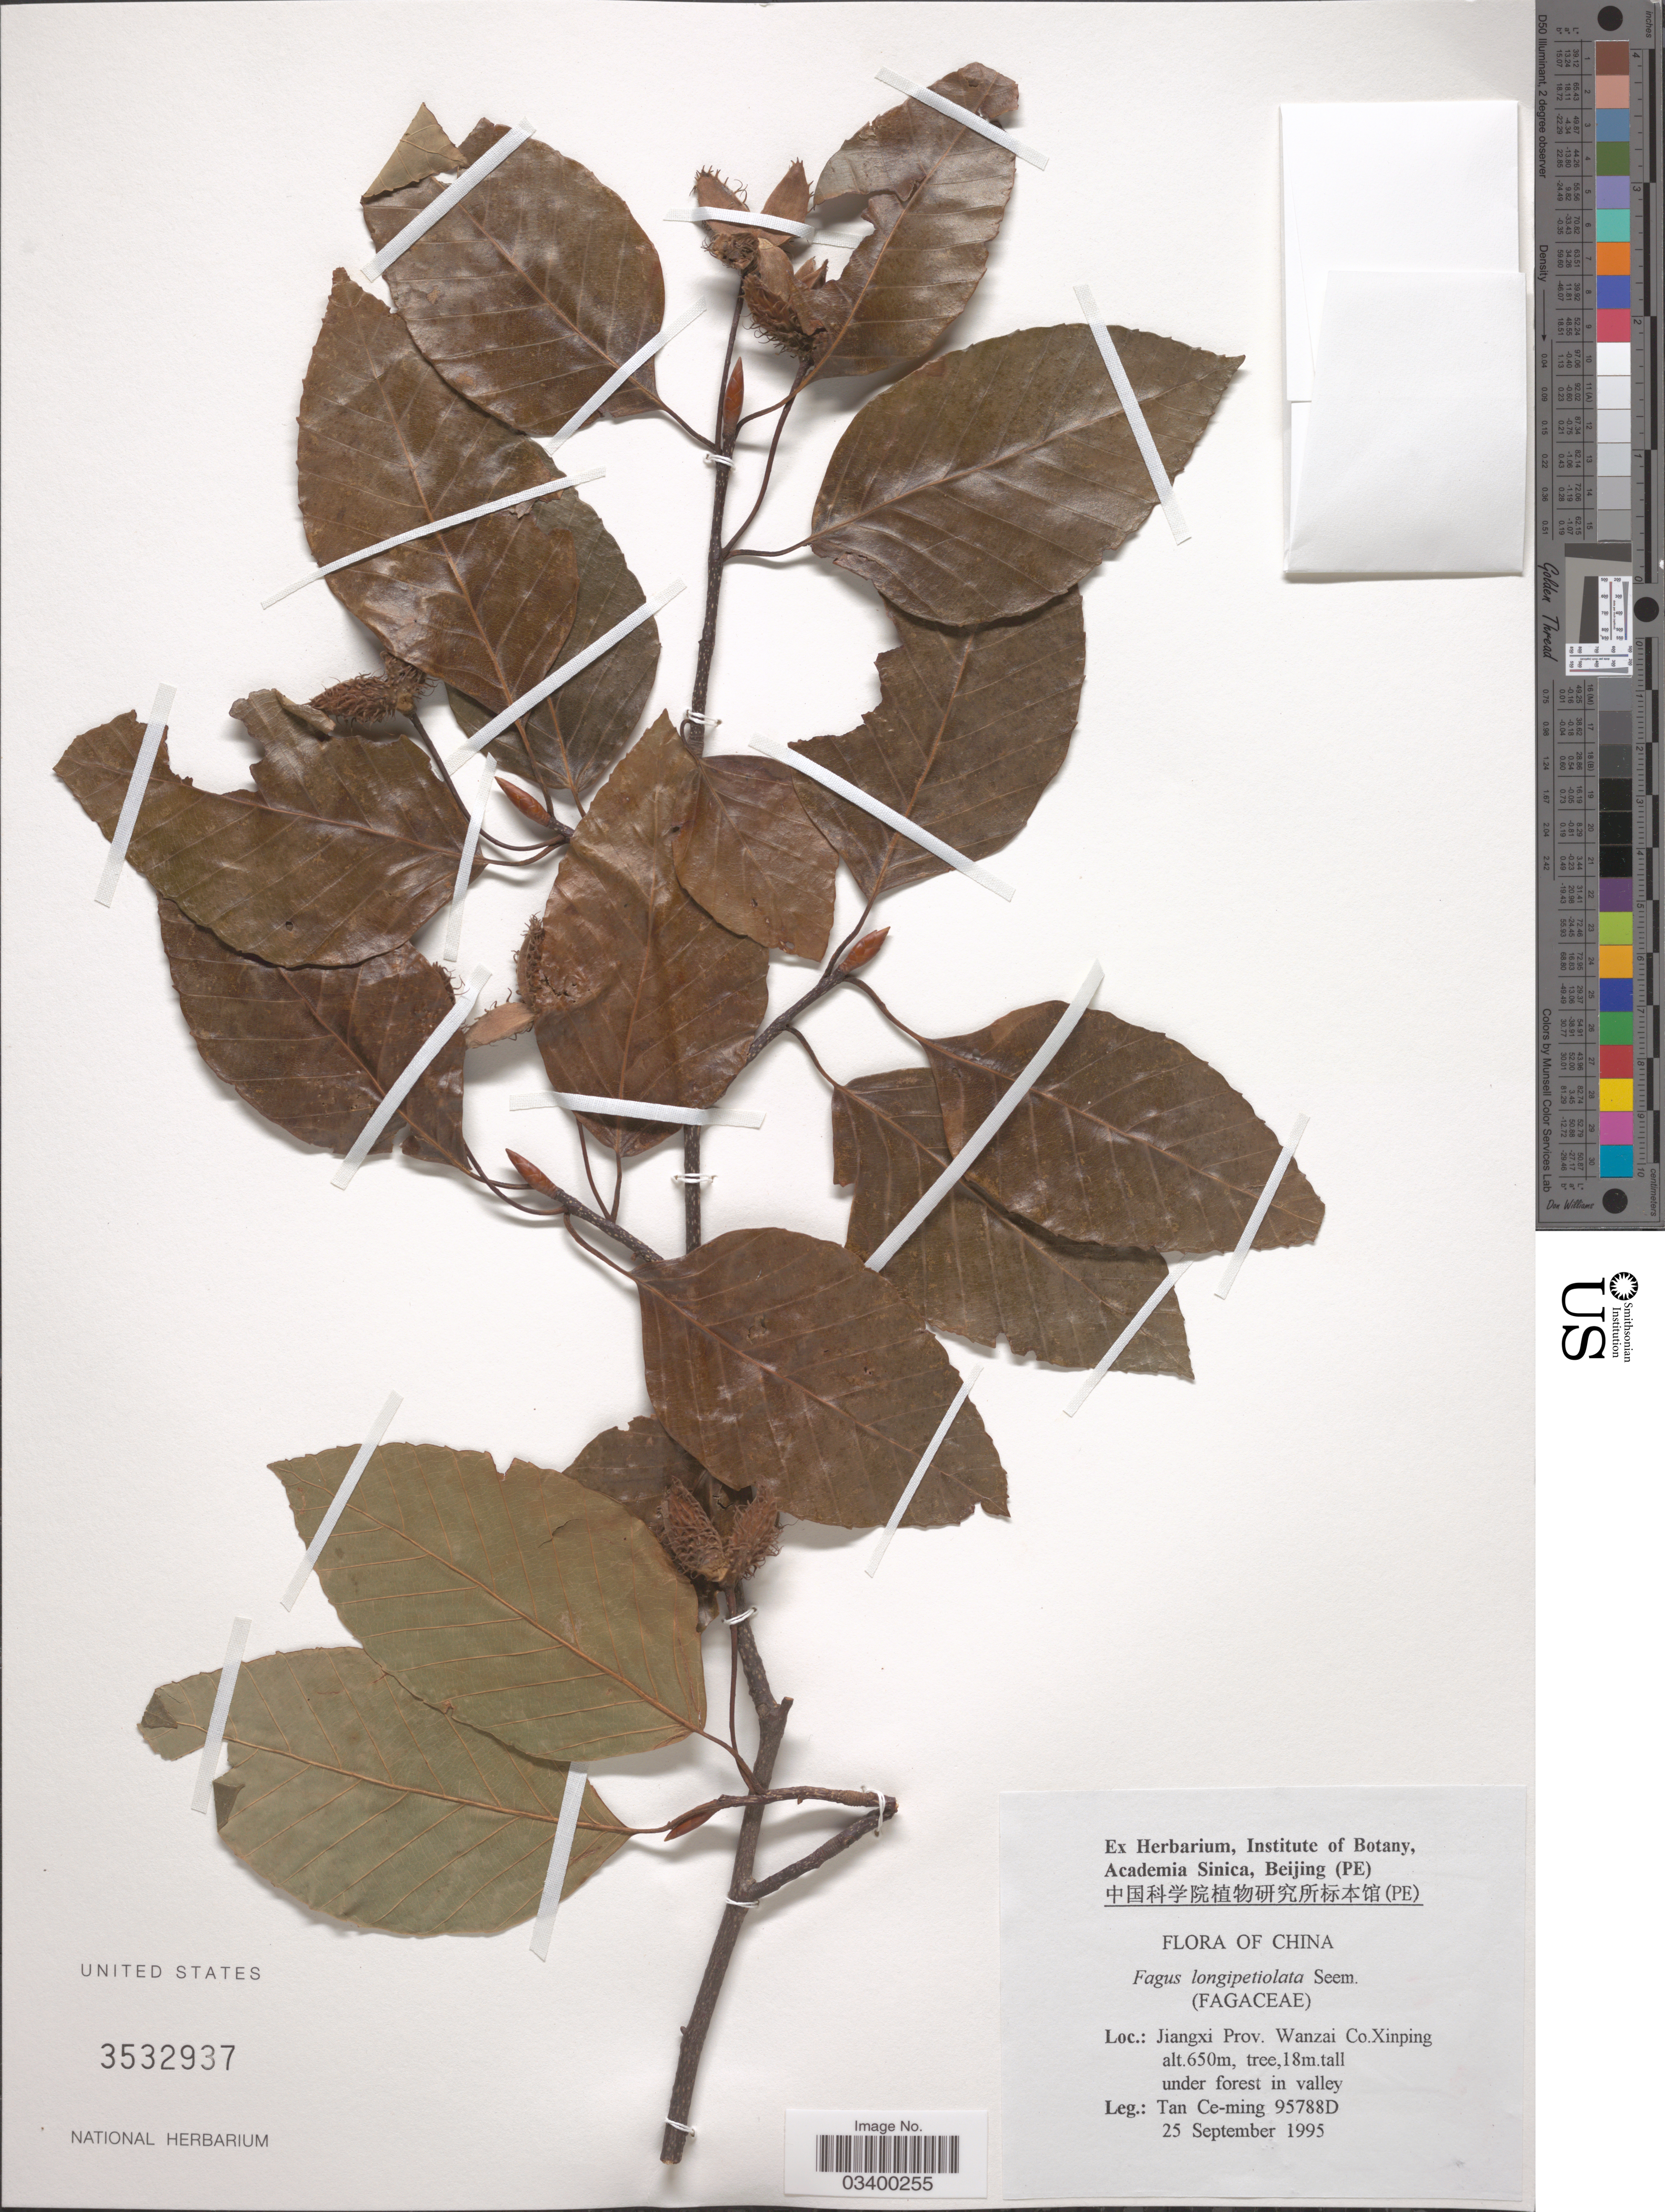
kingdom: Plantae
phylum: Tracheophyta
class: Magnoliopsida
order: Fagales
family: Fagaceae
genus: Fagus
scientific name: Fagus longipetiolata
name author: Seemen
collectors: Tan Ce-Ming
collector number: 95788D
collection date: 1995-09-25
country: China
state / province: Jiangxi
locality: Wanzai Co. Xinping.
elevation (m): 650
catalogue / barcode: US 3532937